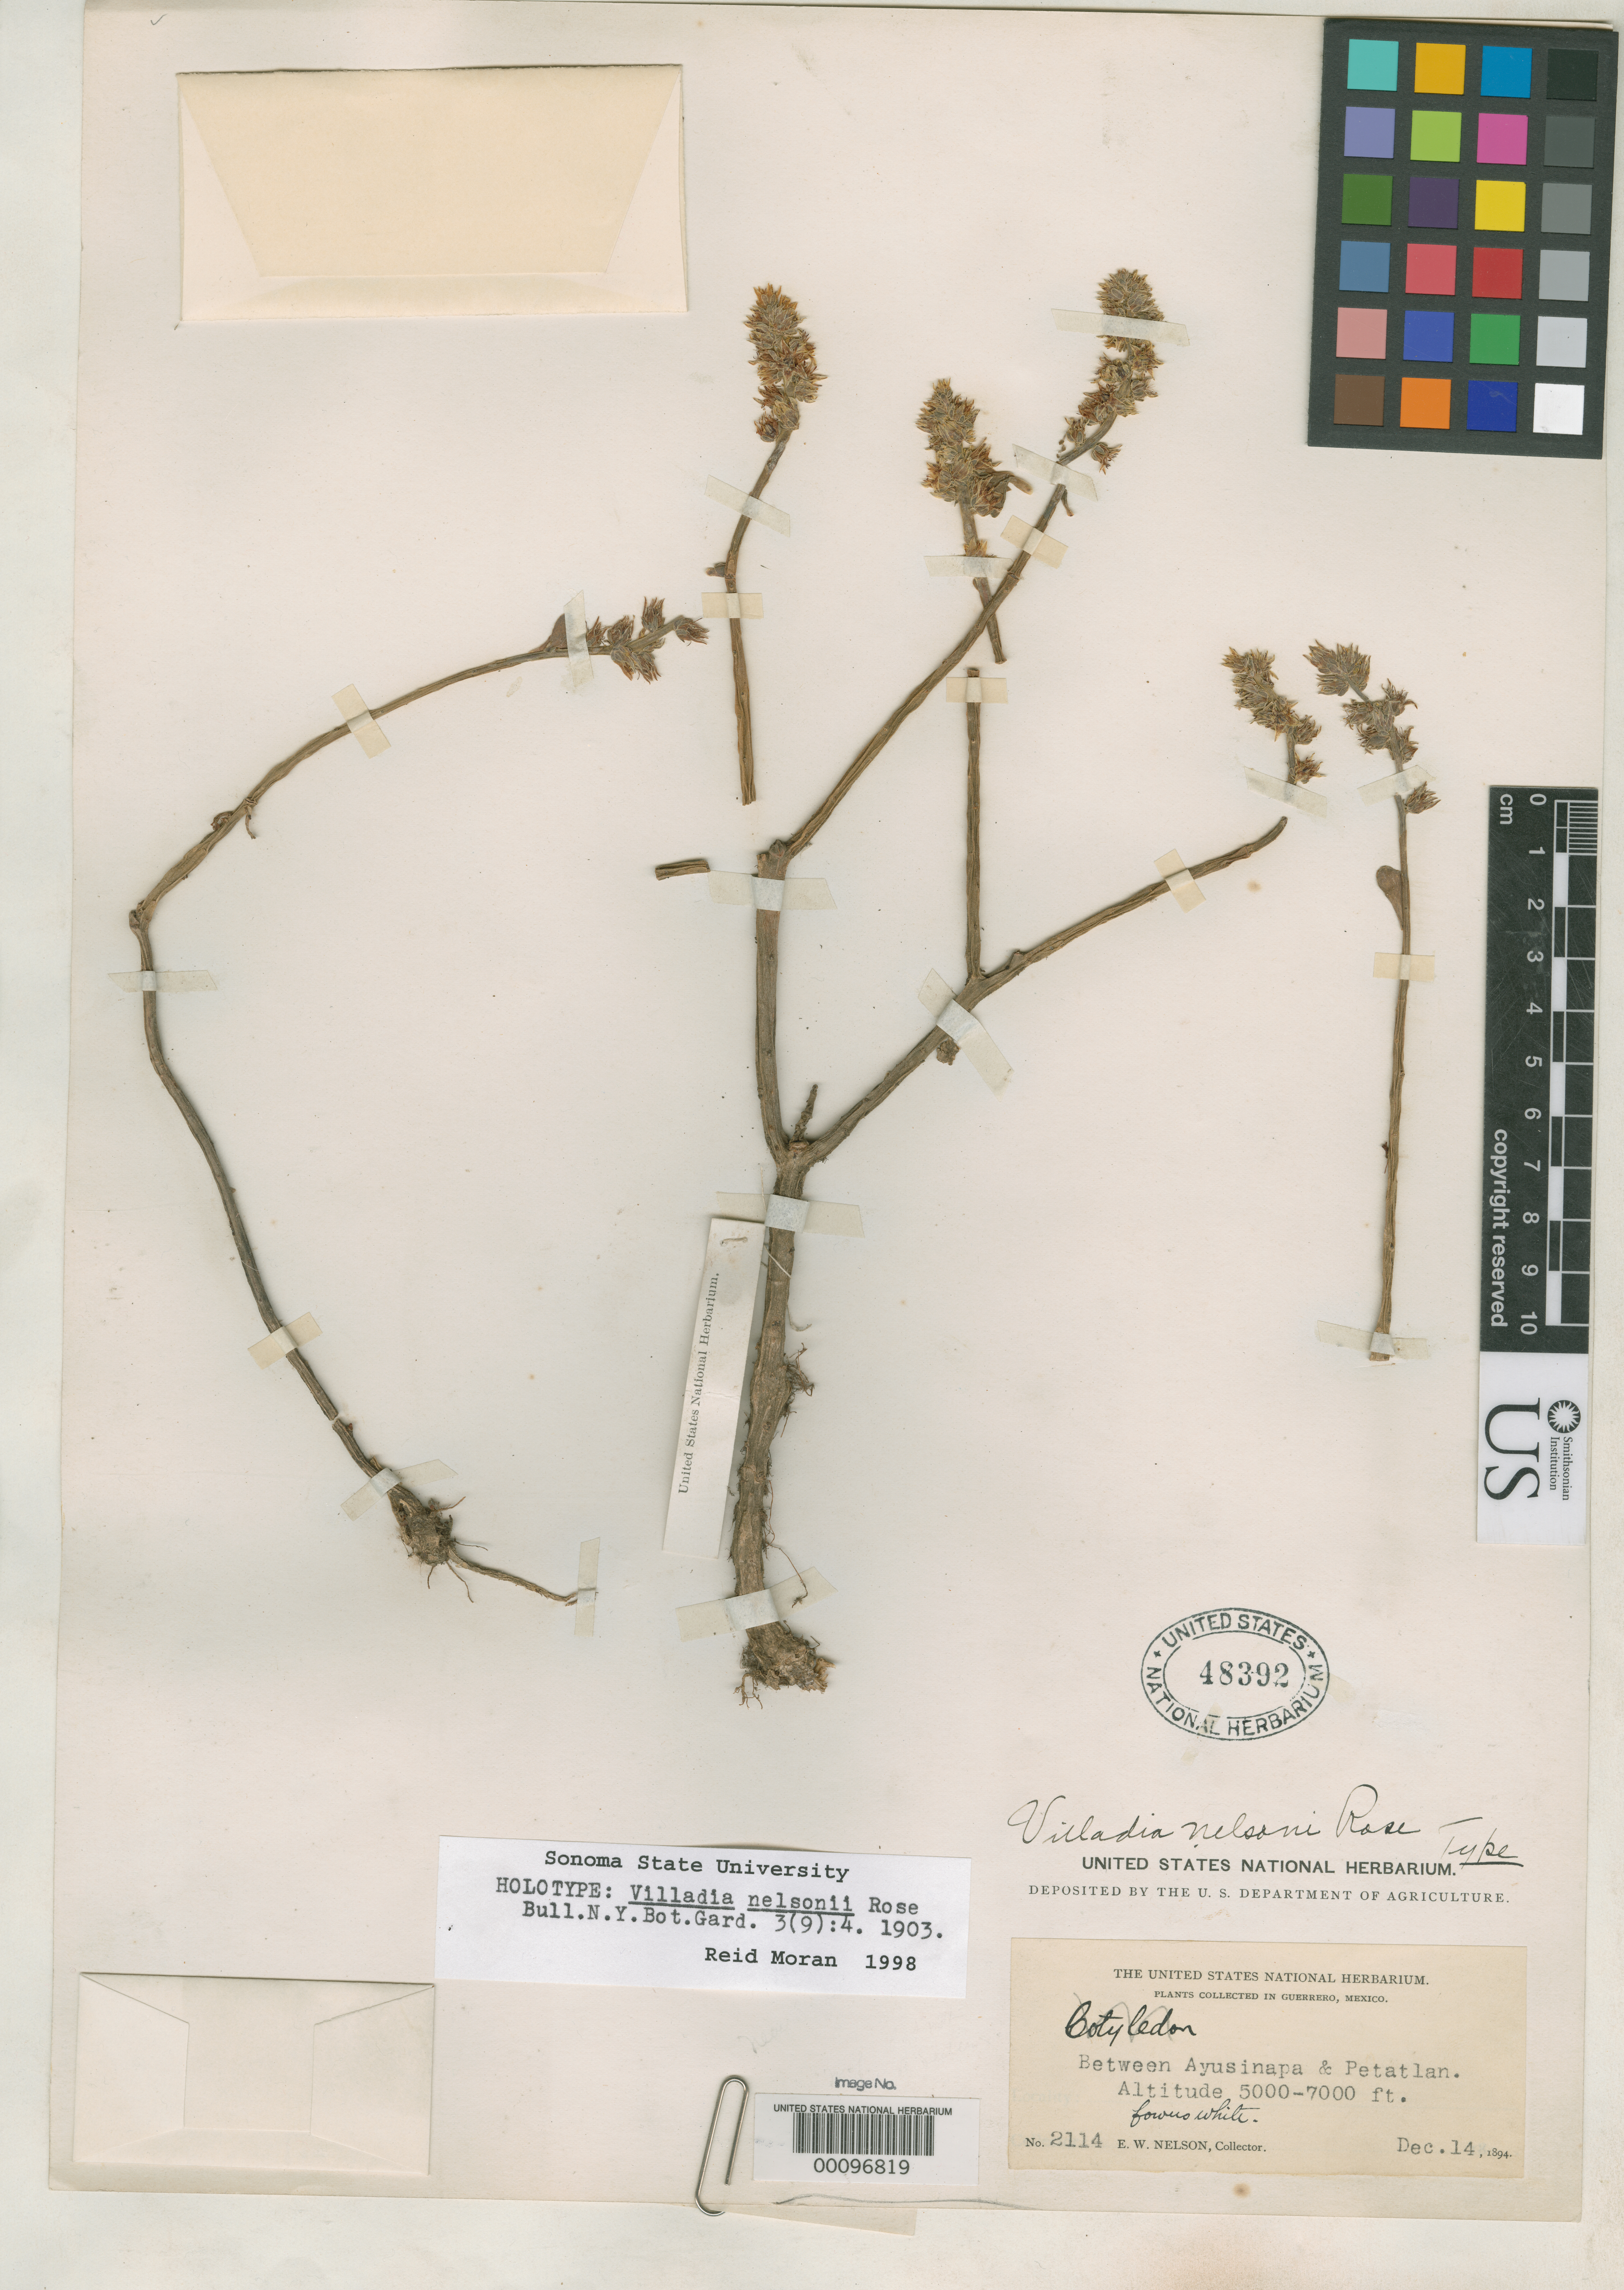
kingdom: Plantae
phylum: Tracheophyta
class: Magnoliopsida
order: Saxifragales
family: Crassulaceae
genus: Villadia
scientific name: Villadia nelsoni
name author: Rose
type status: Holotype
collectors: E. W. Nelson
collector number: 2114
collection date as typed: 14 Dec 1894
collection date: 1894-12-14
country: Mexico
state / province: Guerrero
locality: Between Ayusinapa and Petatlan.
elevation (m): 1500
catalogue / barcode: US 48392